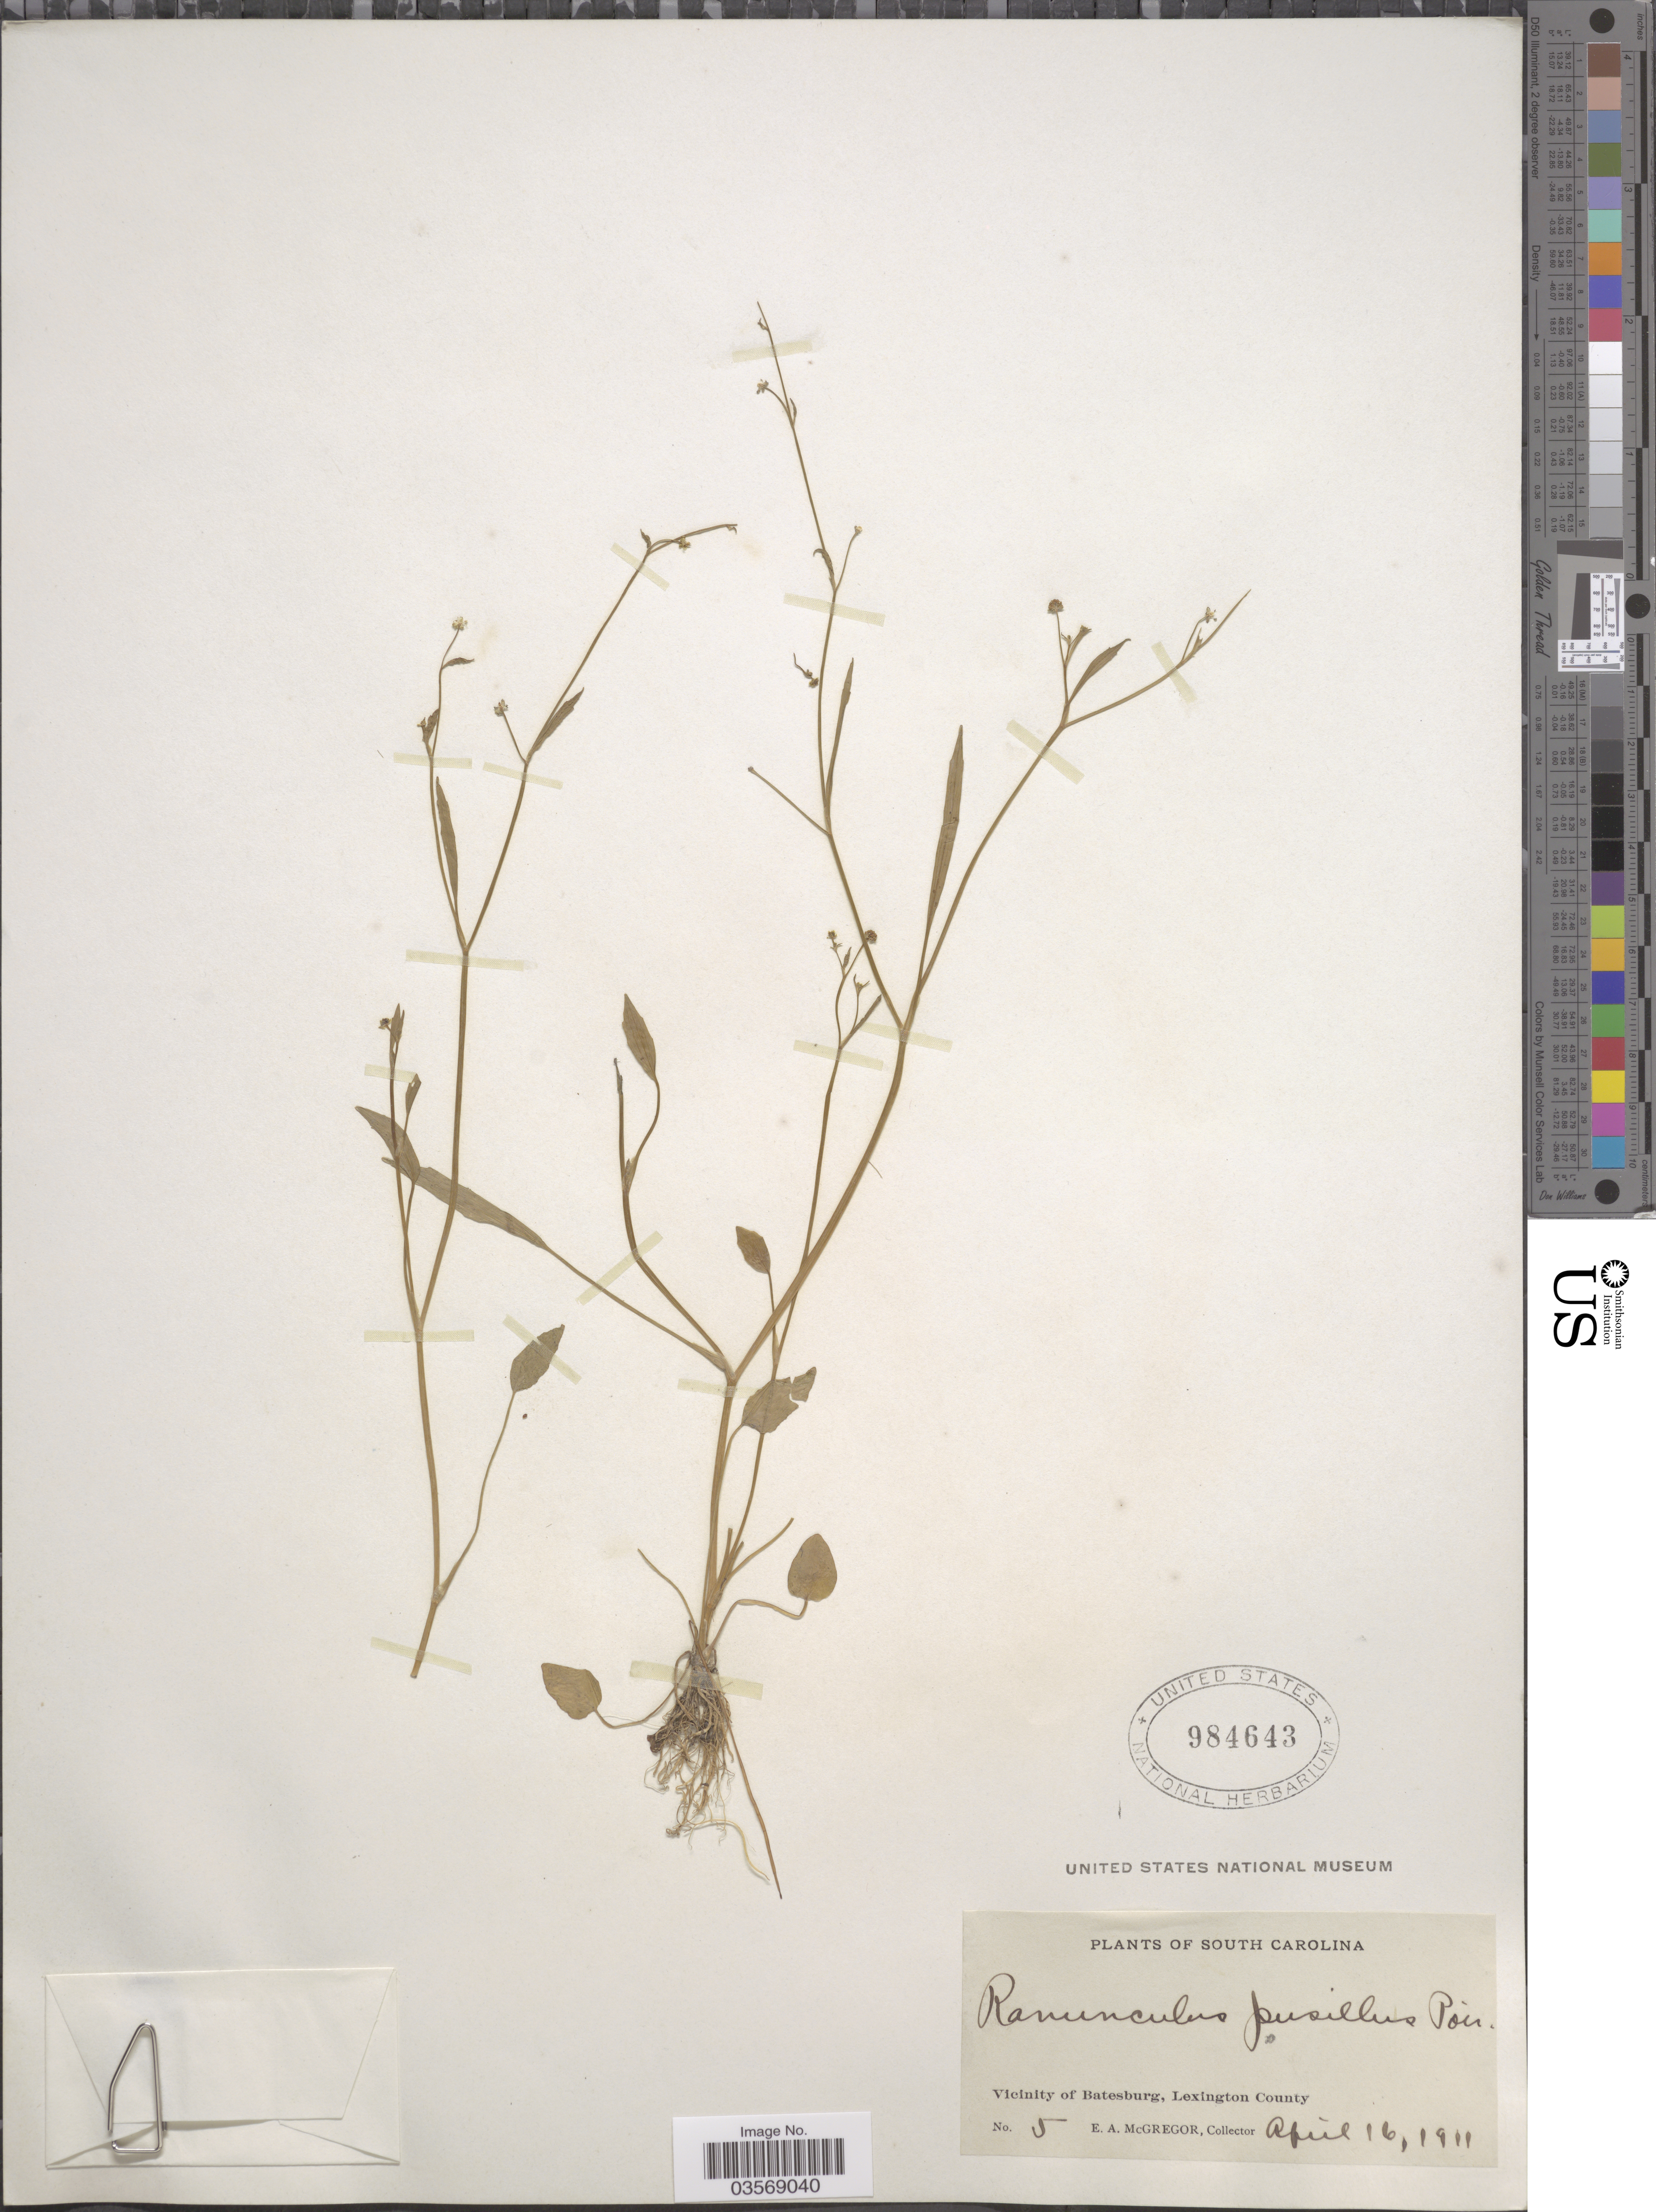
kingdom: Plantae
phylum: Tracheophyta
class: Magnoliopsida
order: Ranunculales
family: Ranunculaceae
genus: Ranunculus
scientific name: Ranunculus pusillus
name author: Poir.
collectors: E. A. McGregor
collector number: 5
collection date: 1911-04-16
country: United States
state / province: South Carolina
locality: Vicinity of Batesburg, Lexington County.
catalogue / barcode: US 984643